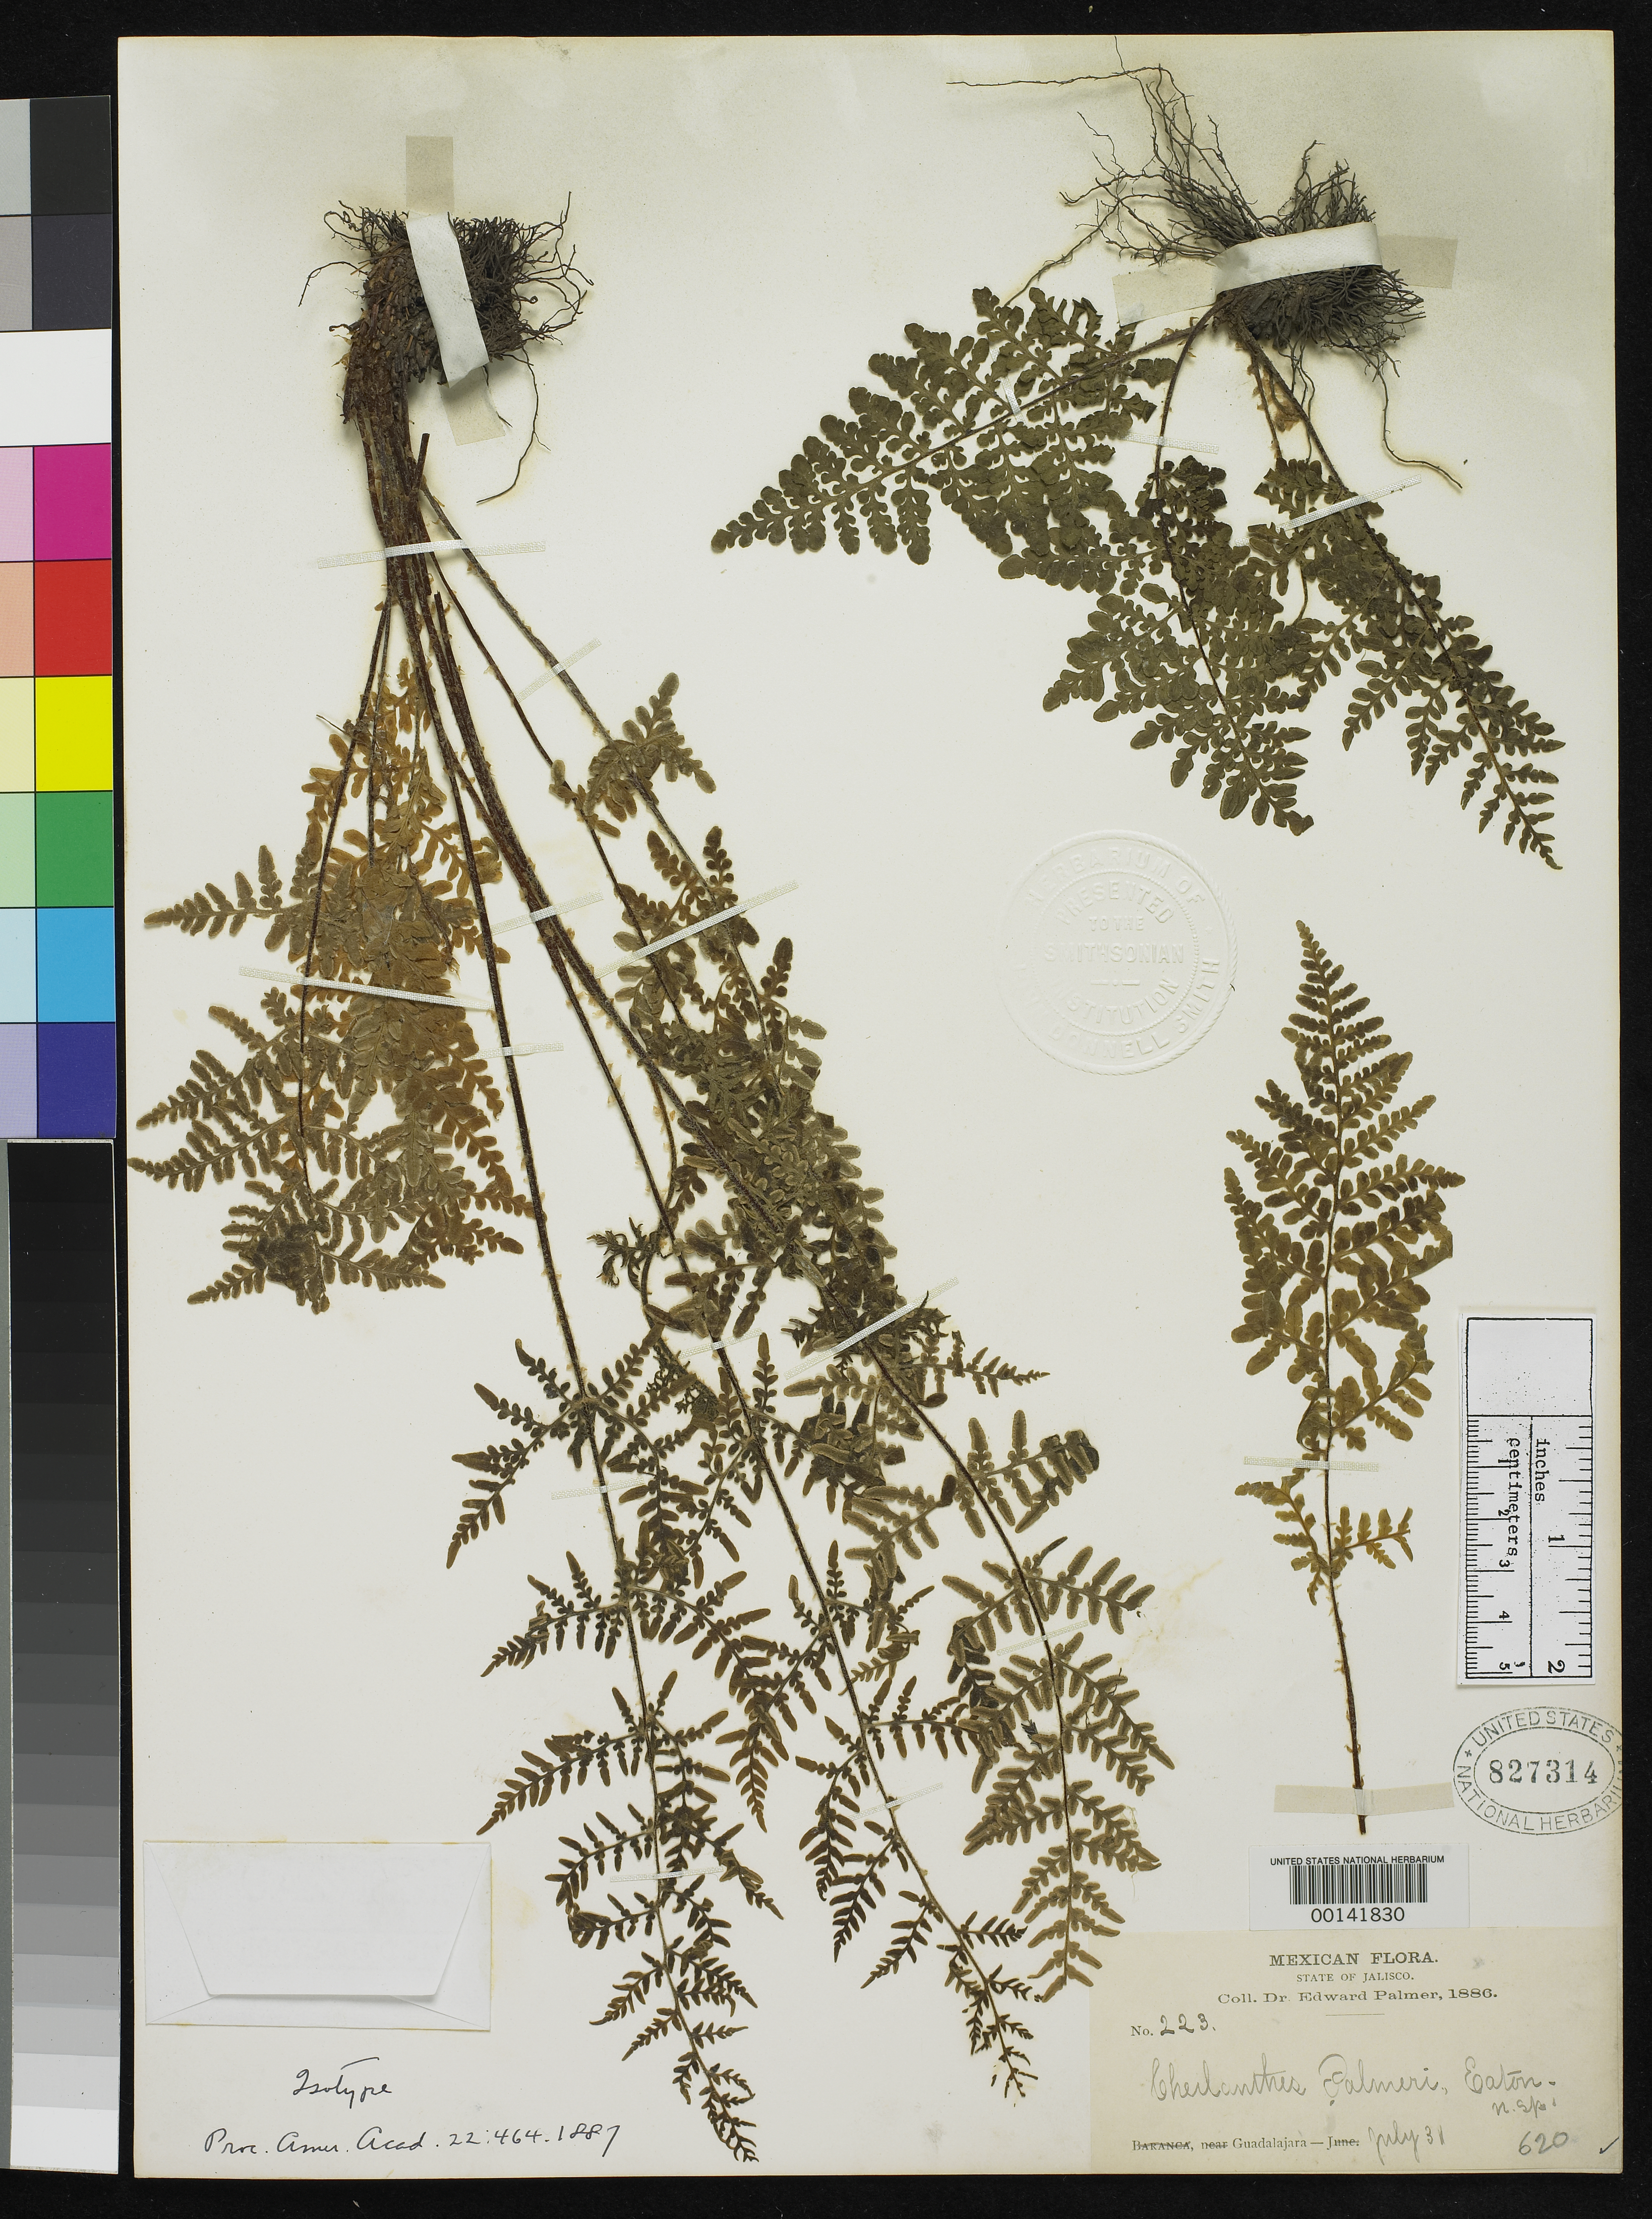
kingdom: Plantae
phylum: Tracheophyta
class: Polypodiopsida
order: Polypodiales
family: Pteridaceae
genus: Cheilanthes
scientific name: Cheilanthes palmeri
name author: D.C. Eaton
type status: Type Collection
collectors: E. Palmer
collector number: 223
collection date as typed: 1886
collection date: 1886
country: Mexico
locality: E of Monserrat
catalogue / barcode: US 827314